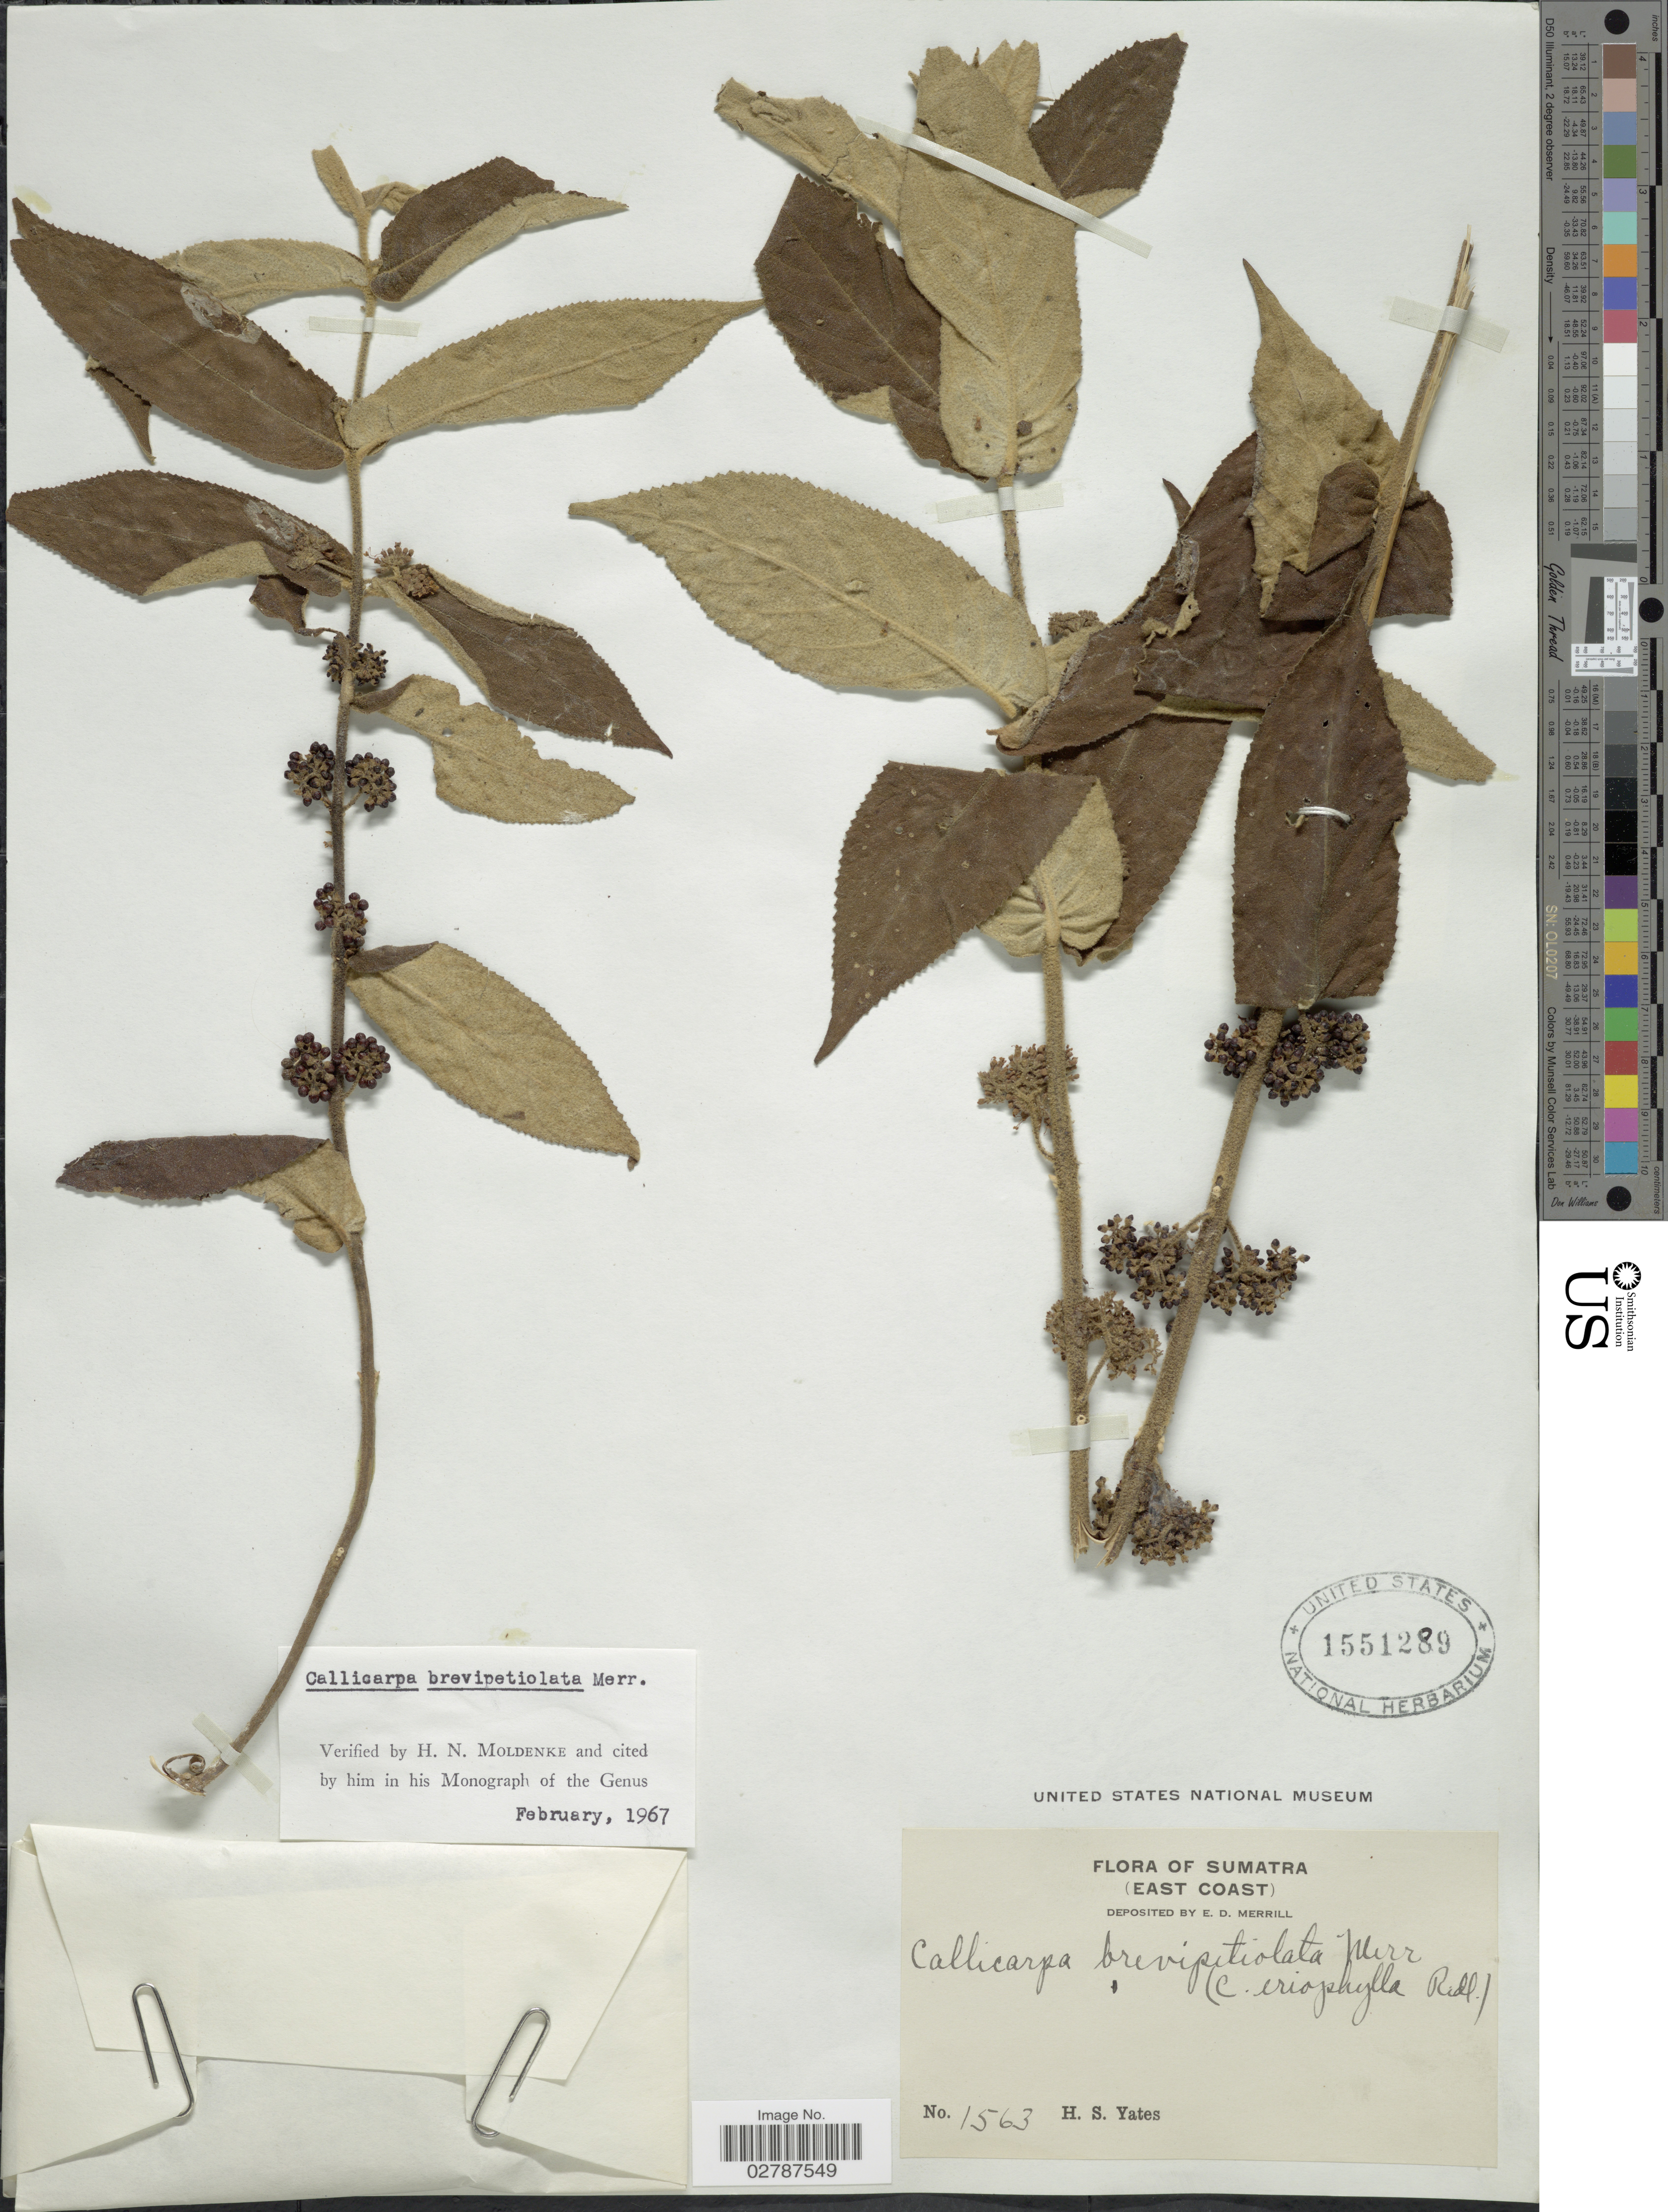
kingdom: Plantae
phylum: Tracheophyta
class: Magnoliopsida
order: Lamiales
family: Lamiaceae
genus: Callicarpa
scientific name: Callicarpa brevipetiolata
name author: Merr.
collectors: H. S. Yates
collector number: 1563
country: Indonesia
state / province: Sumatra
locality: (East Coast.)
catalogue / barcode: US 1551289